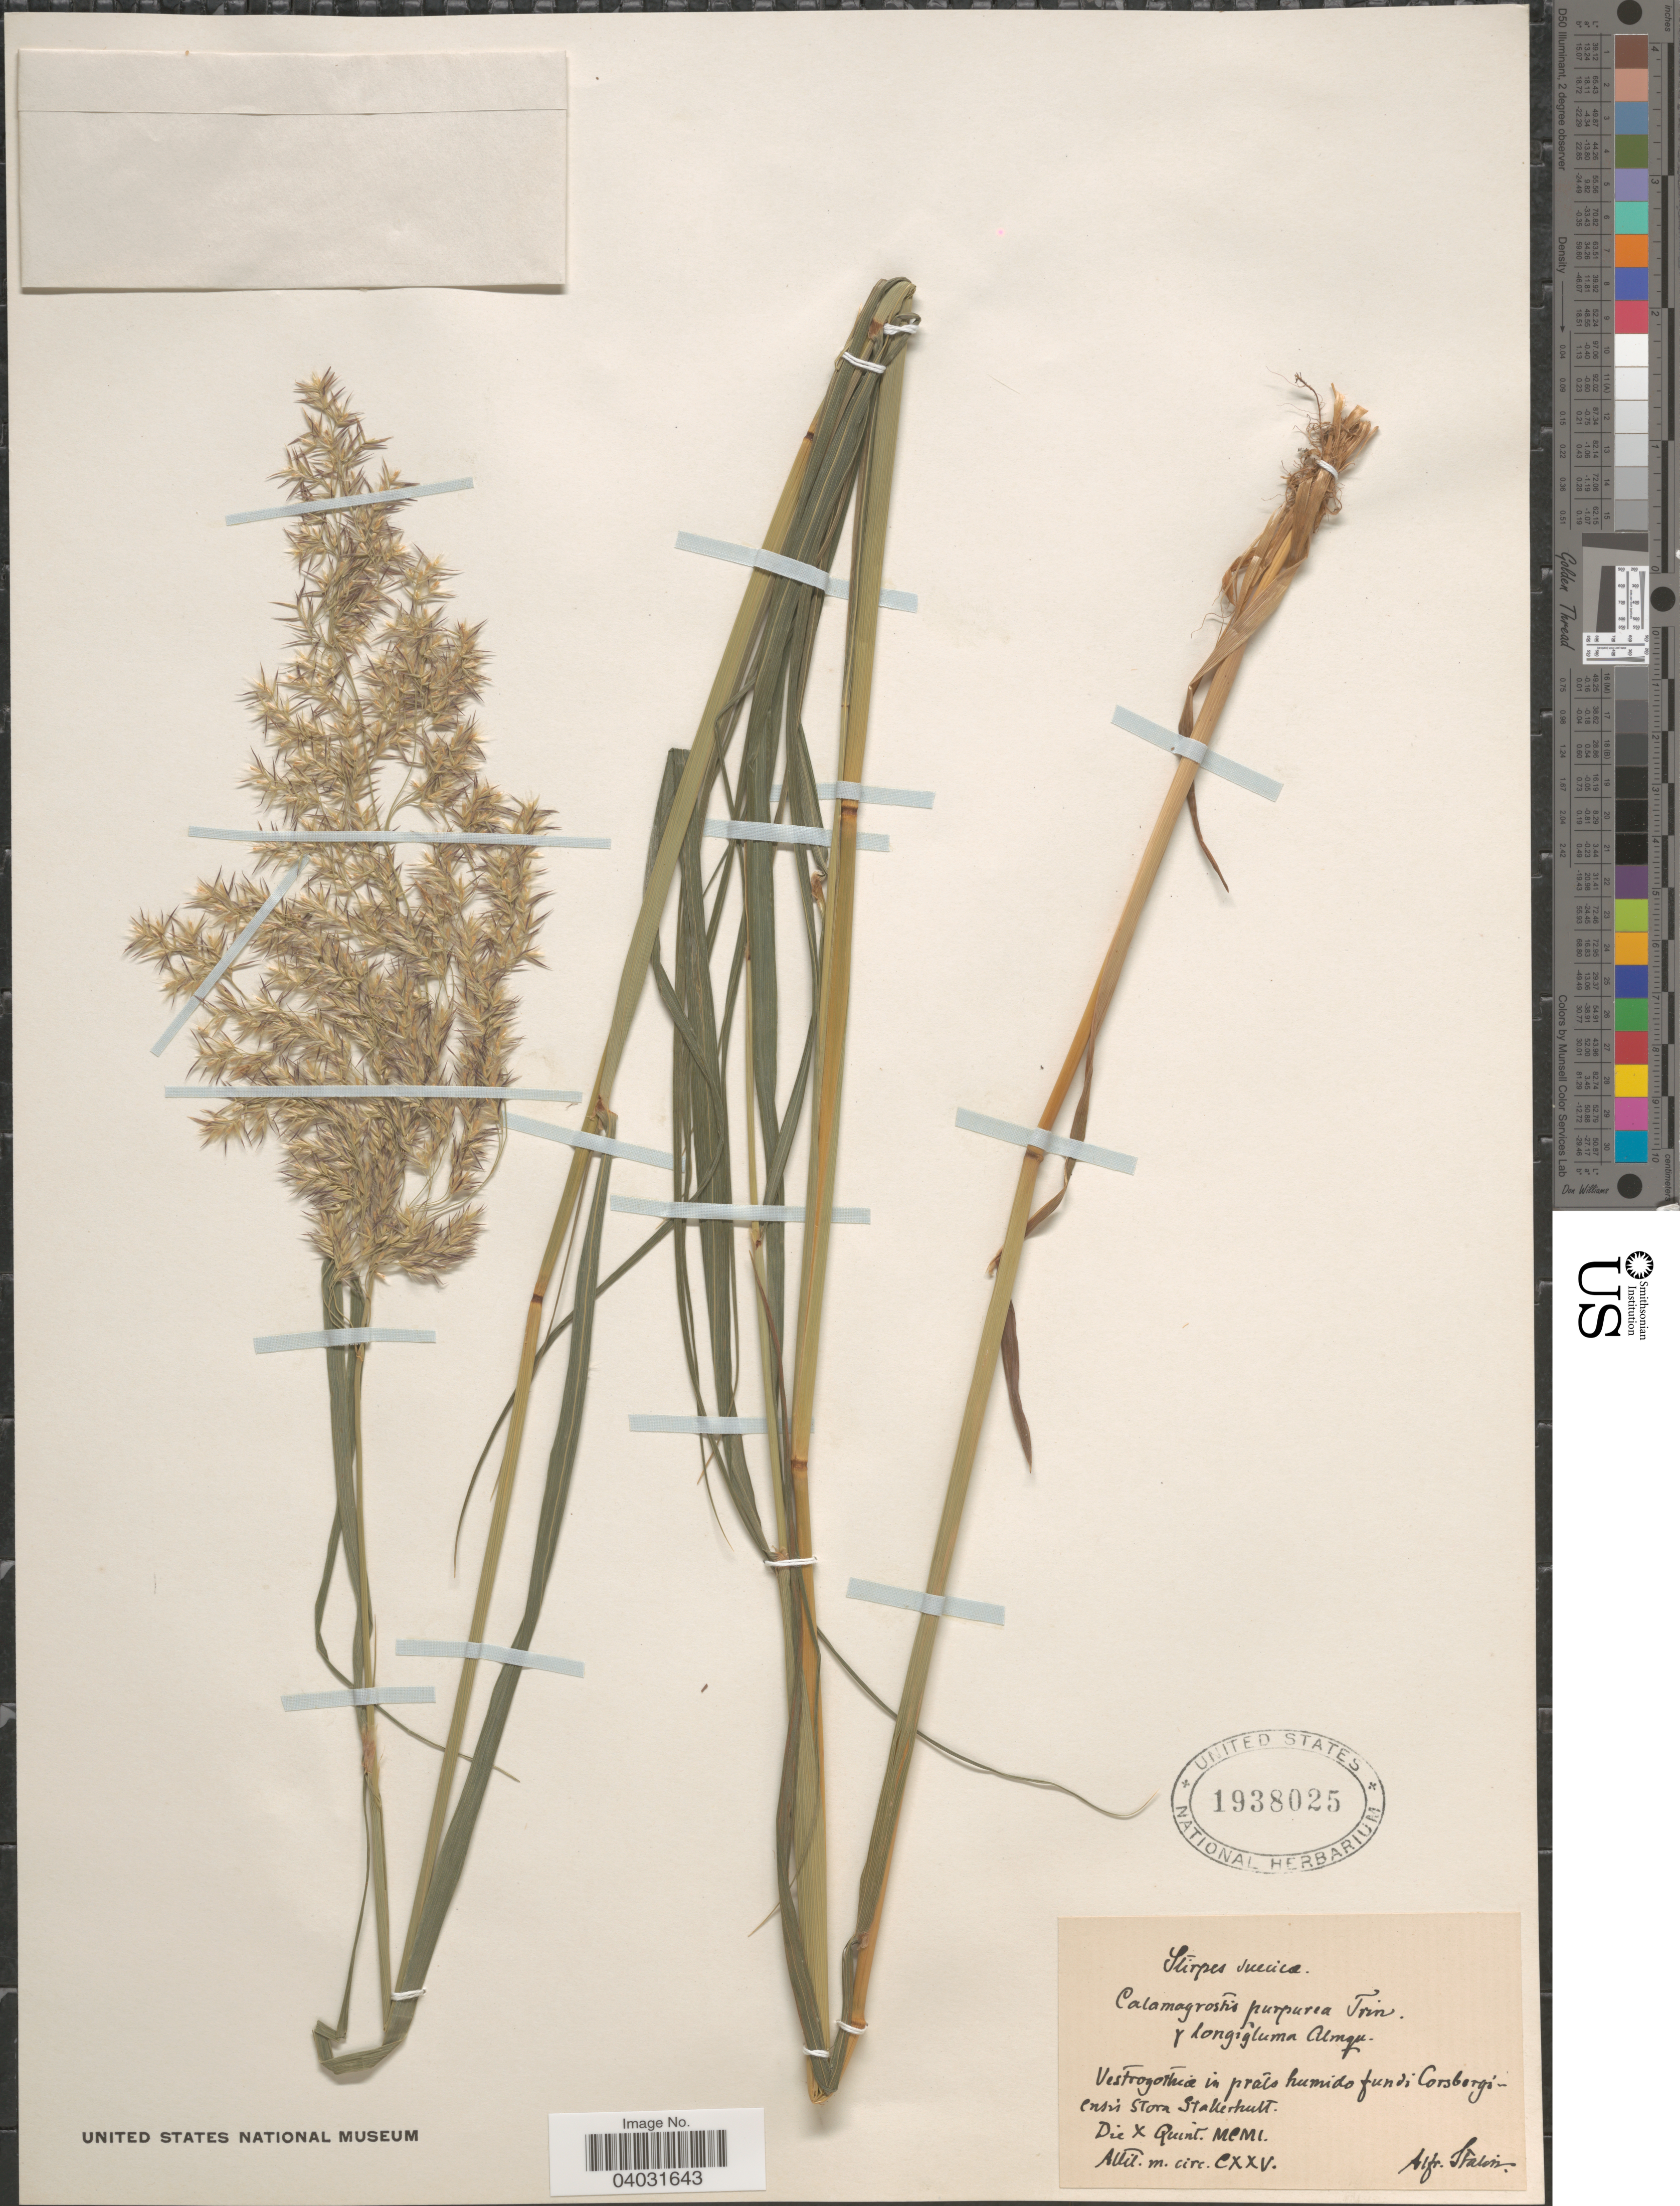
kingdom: Plantae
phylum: Tracheophyta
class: Liliopsida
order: Poales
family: Poaceae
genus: Calamagrostis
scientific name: Calamagrostis purpurea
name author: (Trin.) Trin.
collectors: A. Stalin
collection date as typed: Transcribed d/m/y: /12/10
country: Sweden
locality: Suecicæ. Vestrogothia in pratis humido fundi Corsbergsensis Stora Stakerhult.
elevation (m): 125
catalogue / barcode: US 1938025